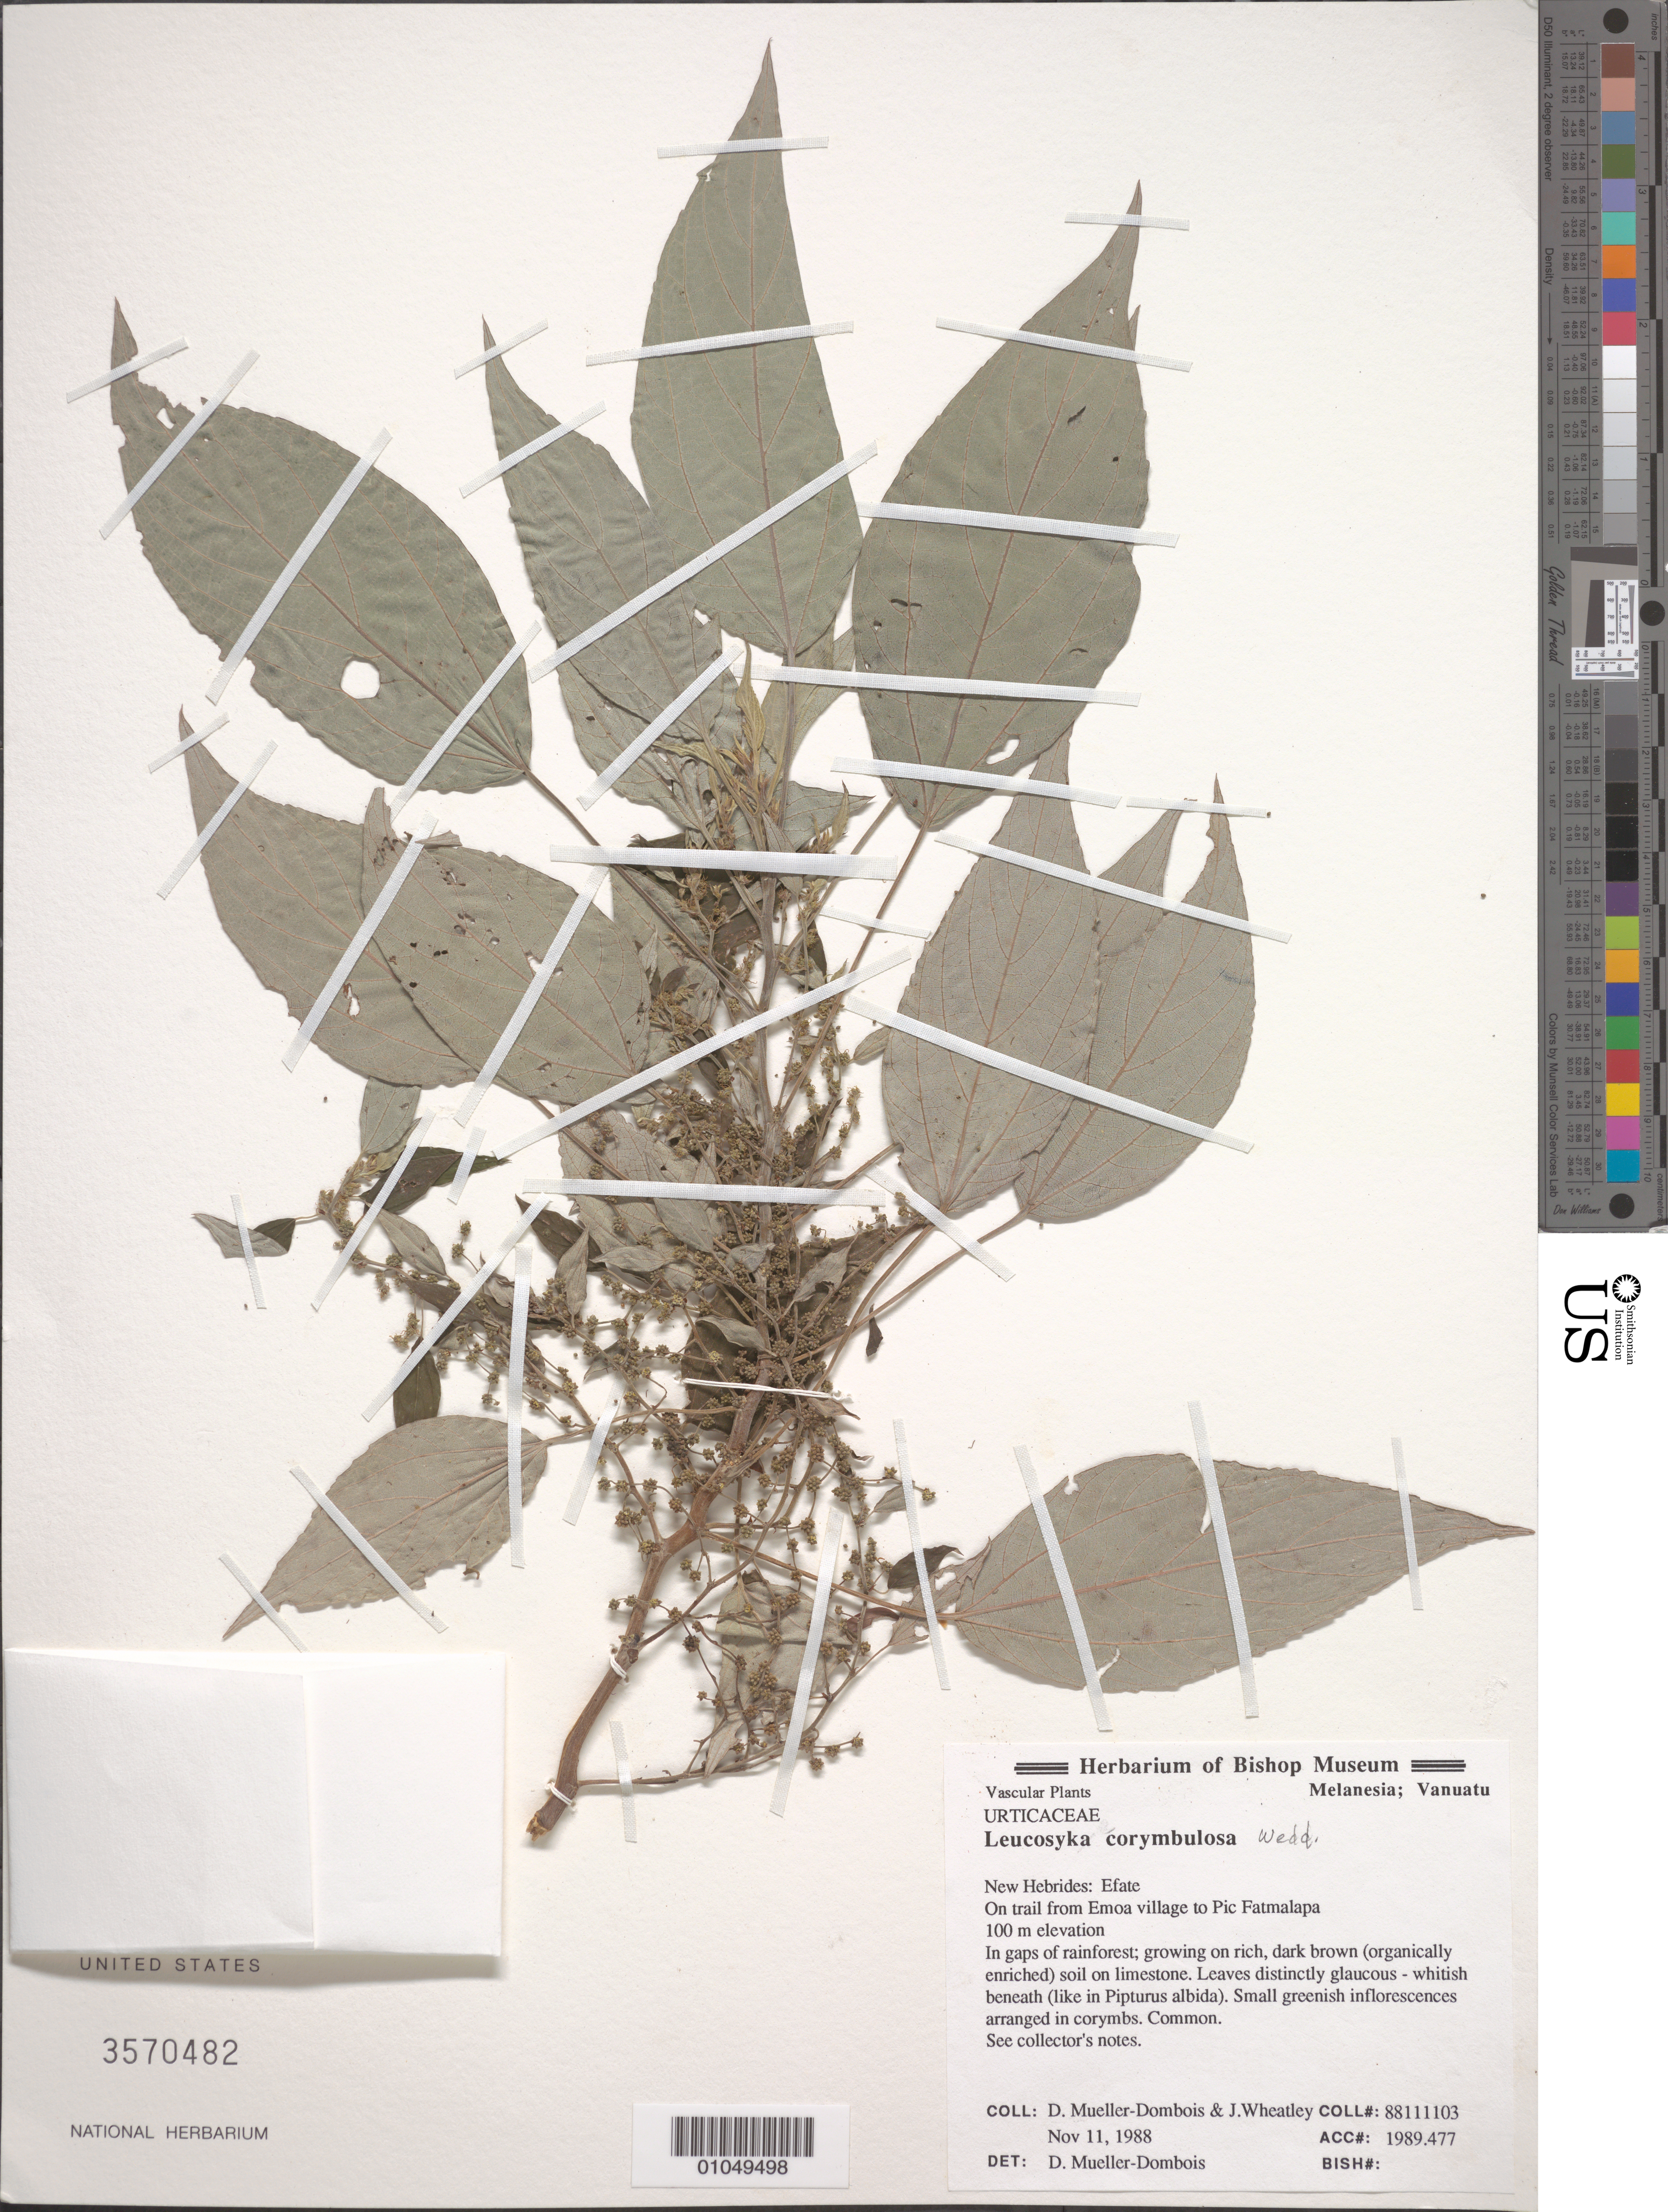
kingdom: Plantae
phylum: Tracheophyta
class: Magnoliopsida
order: Rosales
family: Urticaceae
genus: Leucosyke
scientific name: Leucosyke corymbulosa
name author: (Wedd.) Wedd.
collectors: D. Mueller-Dombois & J. Wheatley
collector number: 88111103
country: Vanuatu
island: Efate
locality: New Heerbrides, On trail from Emoa village to Pic Fatmalapa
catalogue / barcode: US 3570482